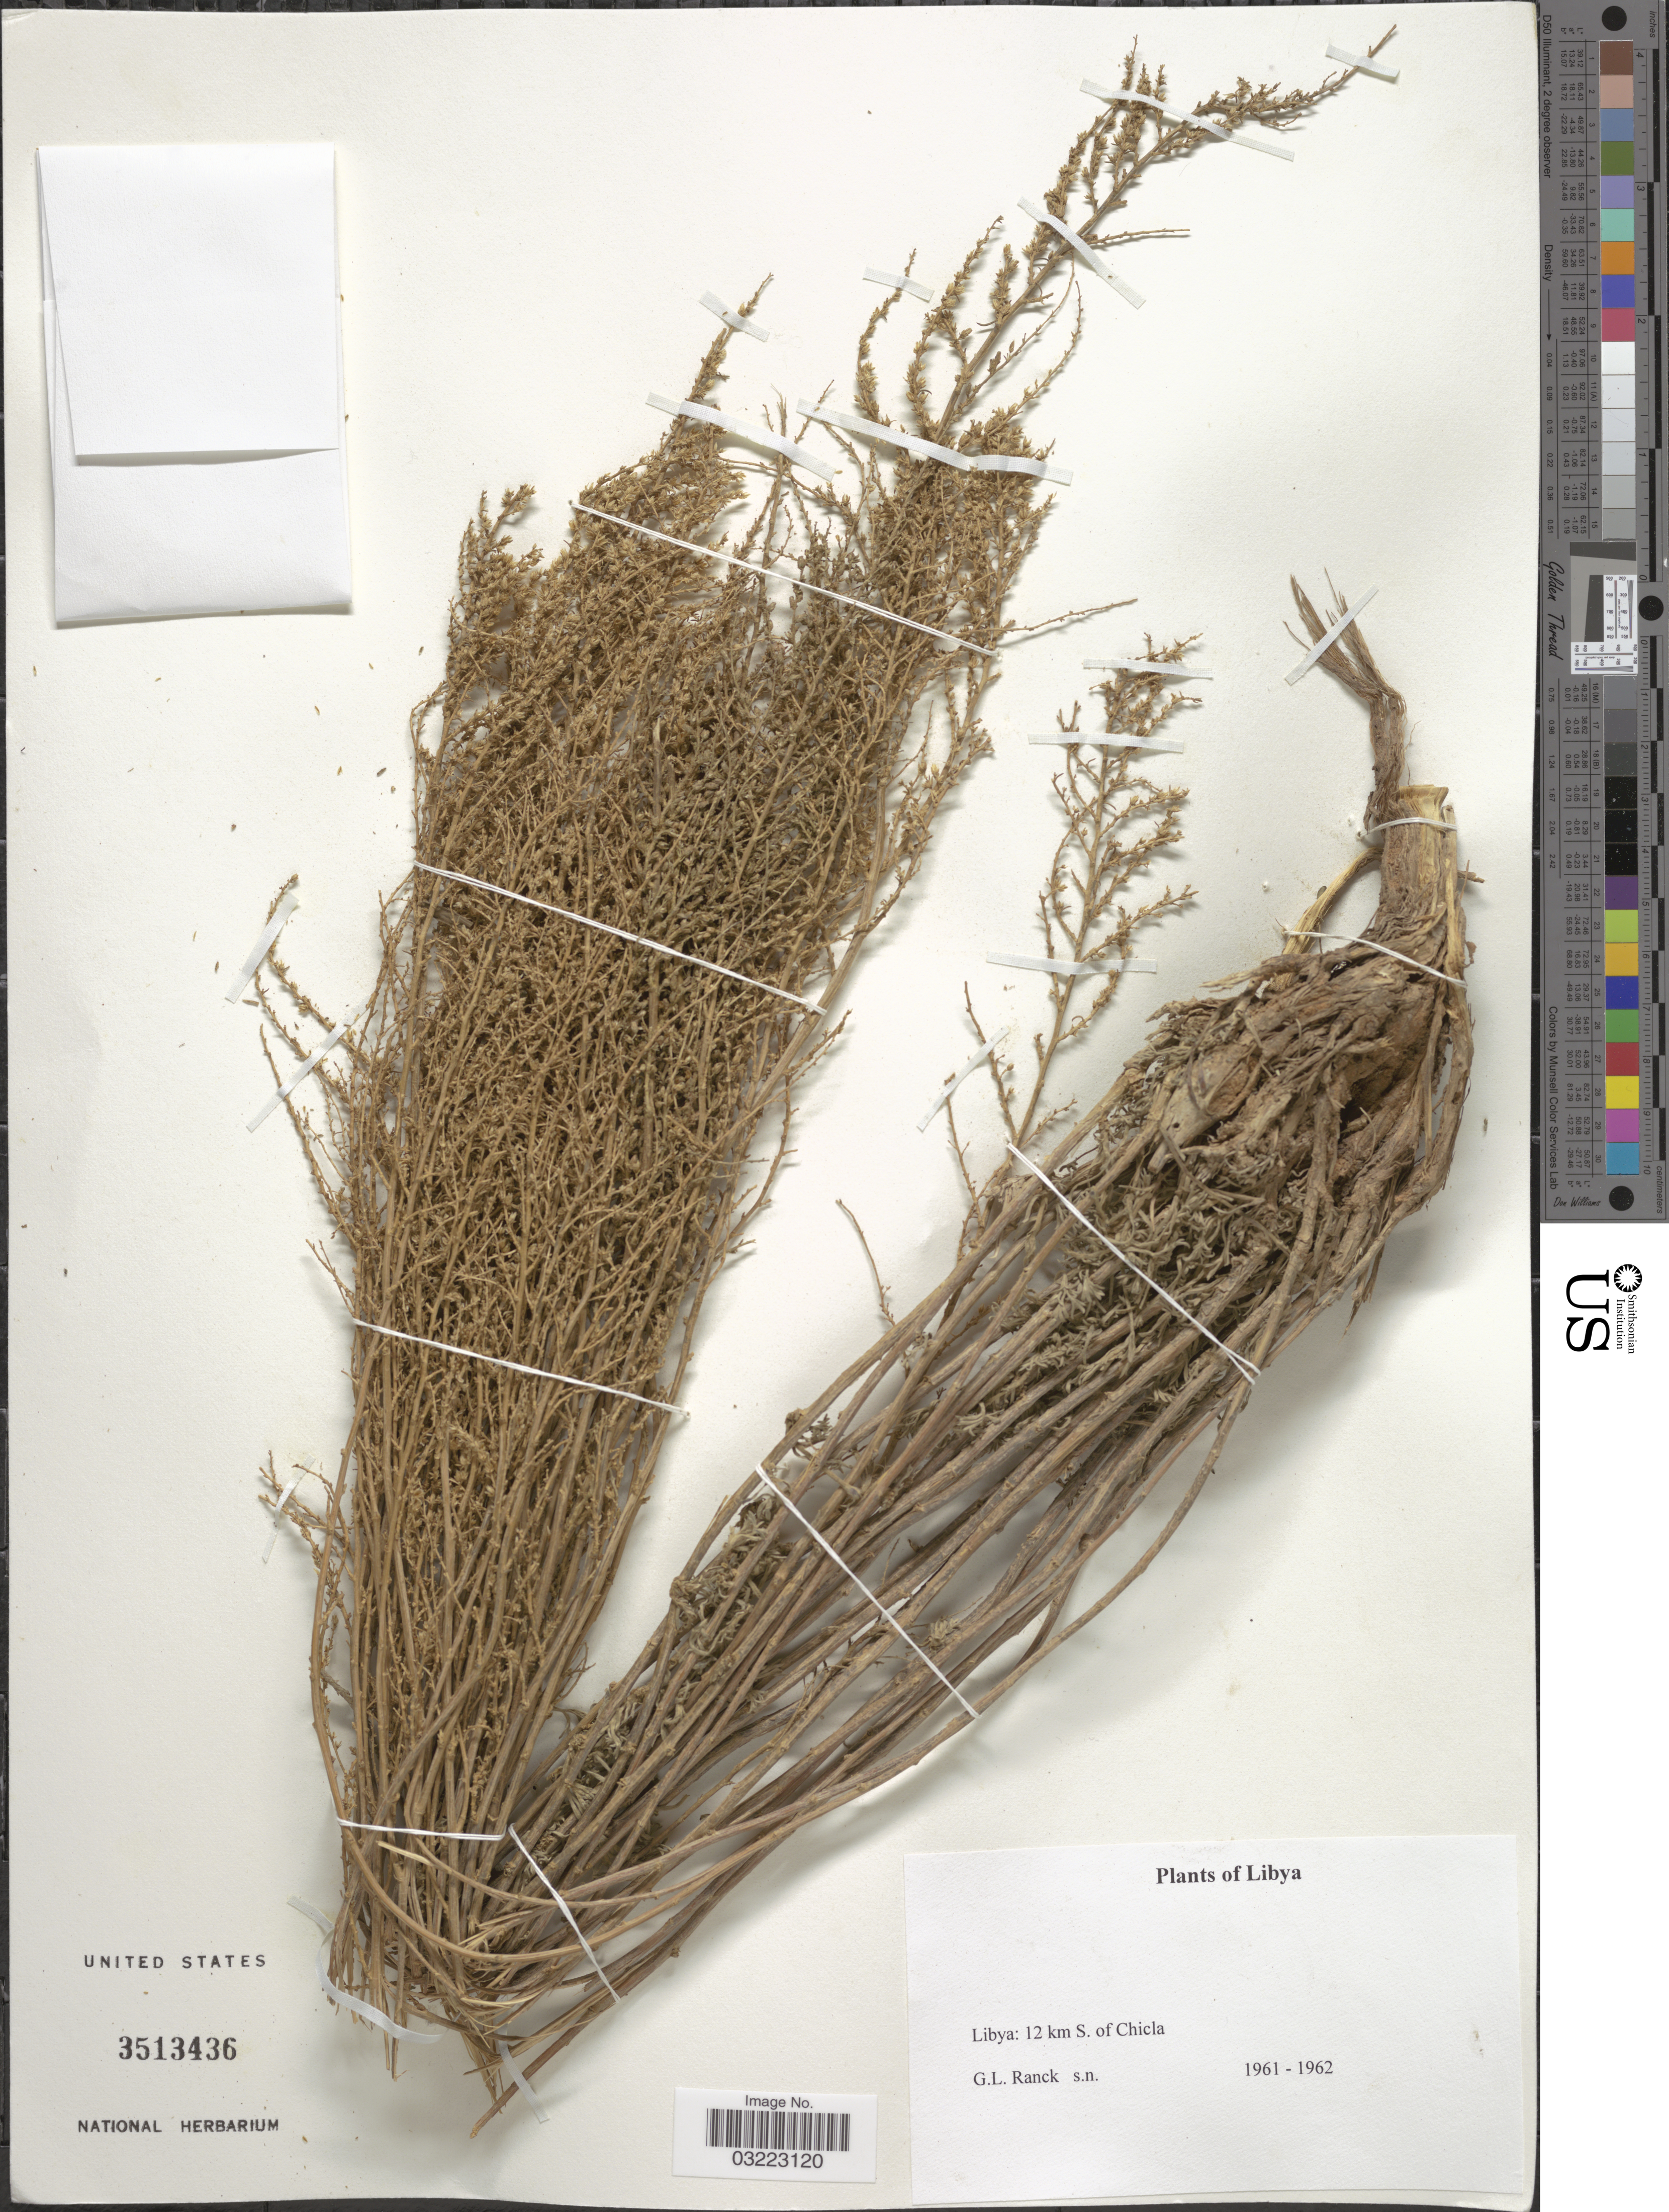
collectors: G. Ranck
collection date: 1961/1962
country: Libya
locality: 12 km S. of Chicla.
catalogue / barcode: US 3513436